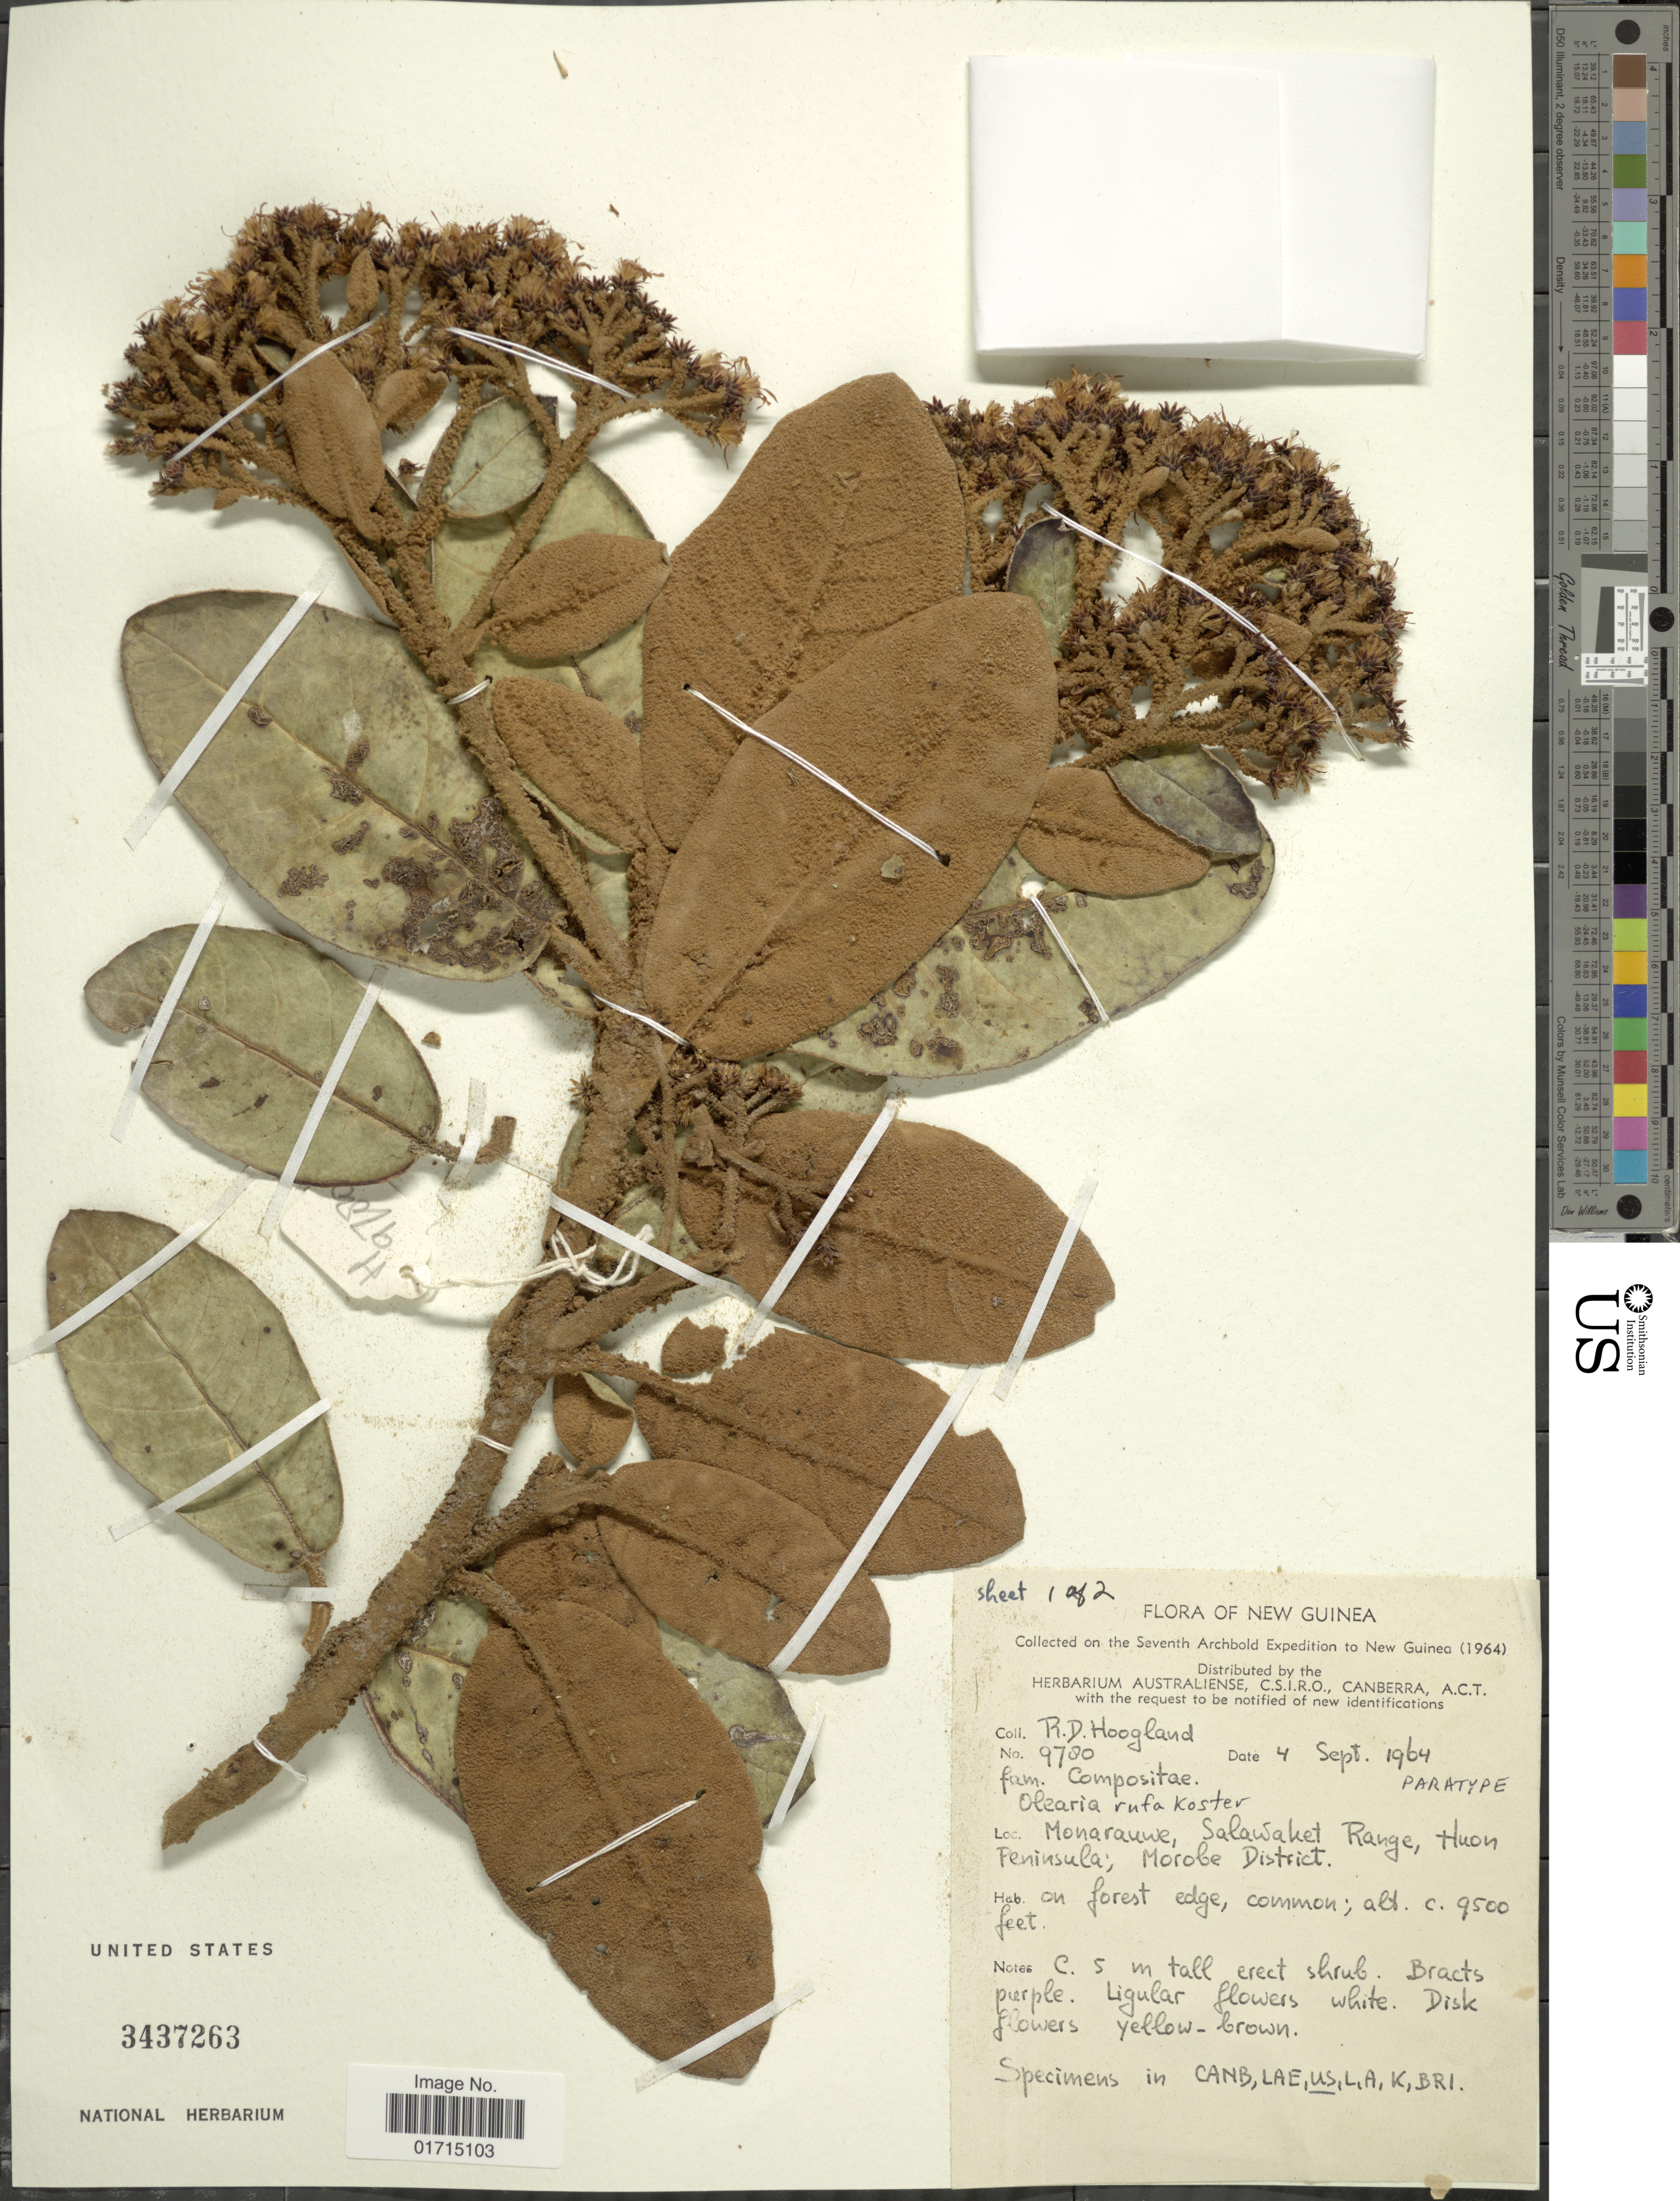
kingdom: Plantae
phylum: Tracheophyta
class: Magnoliopsida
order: Asterales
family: Asteraceae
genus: Olearia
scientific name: Olearia rufa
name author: J. Kost.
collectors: R. D. Hoogland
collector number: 9780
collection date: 1964-09-04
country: Papua New Guinea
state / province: Morobe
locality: Monarauwe,. Salawaket Range, Huon Peninsula, Morobe District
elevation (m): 2896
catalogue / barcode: US 3437263